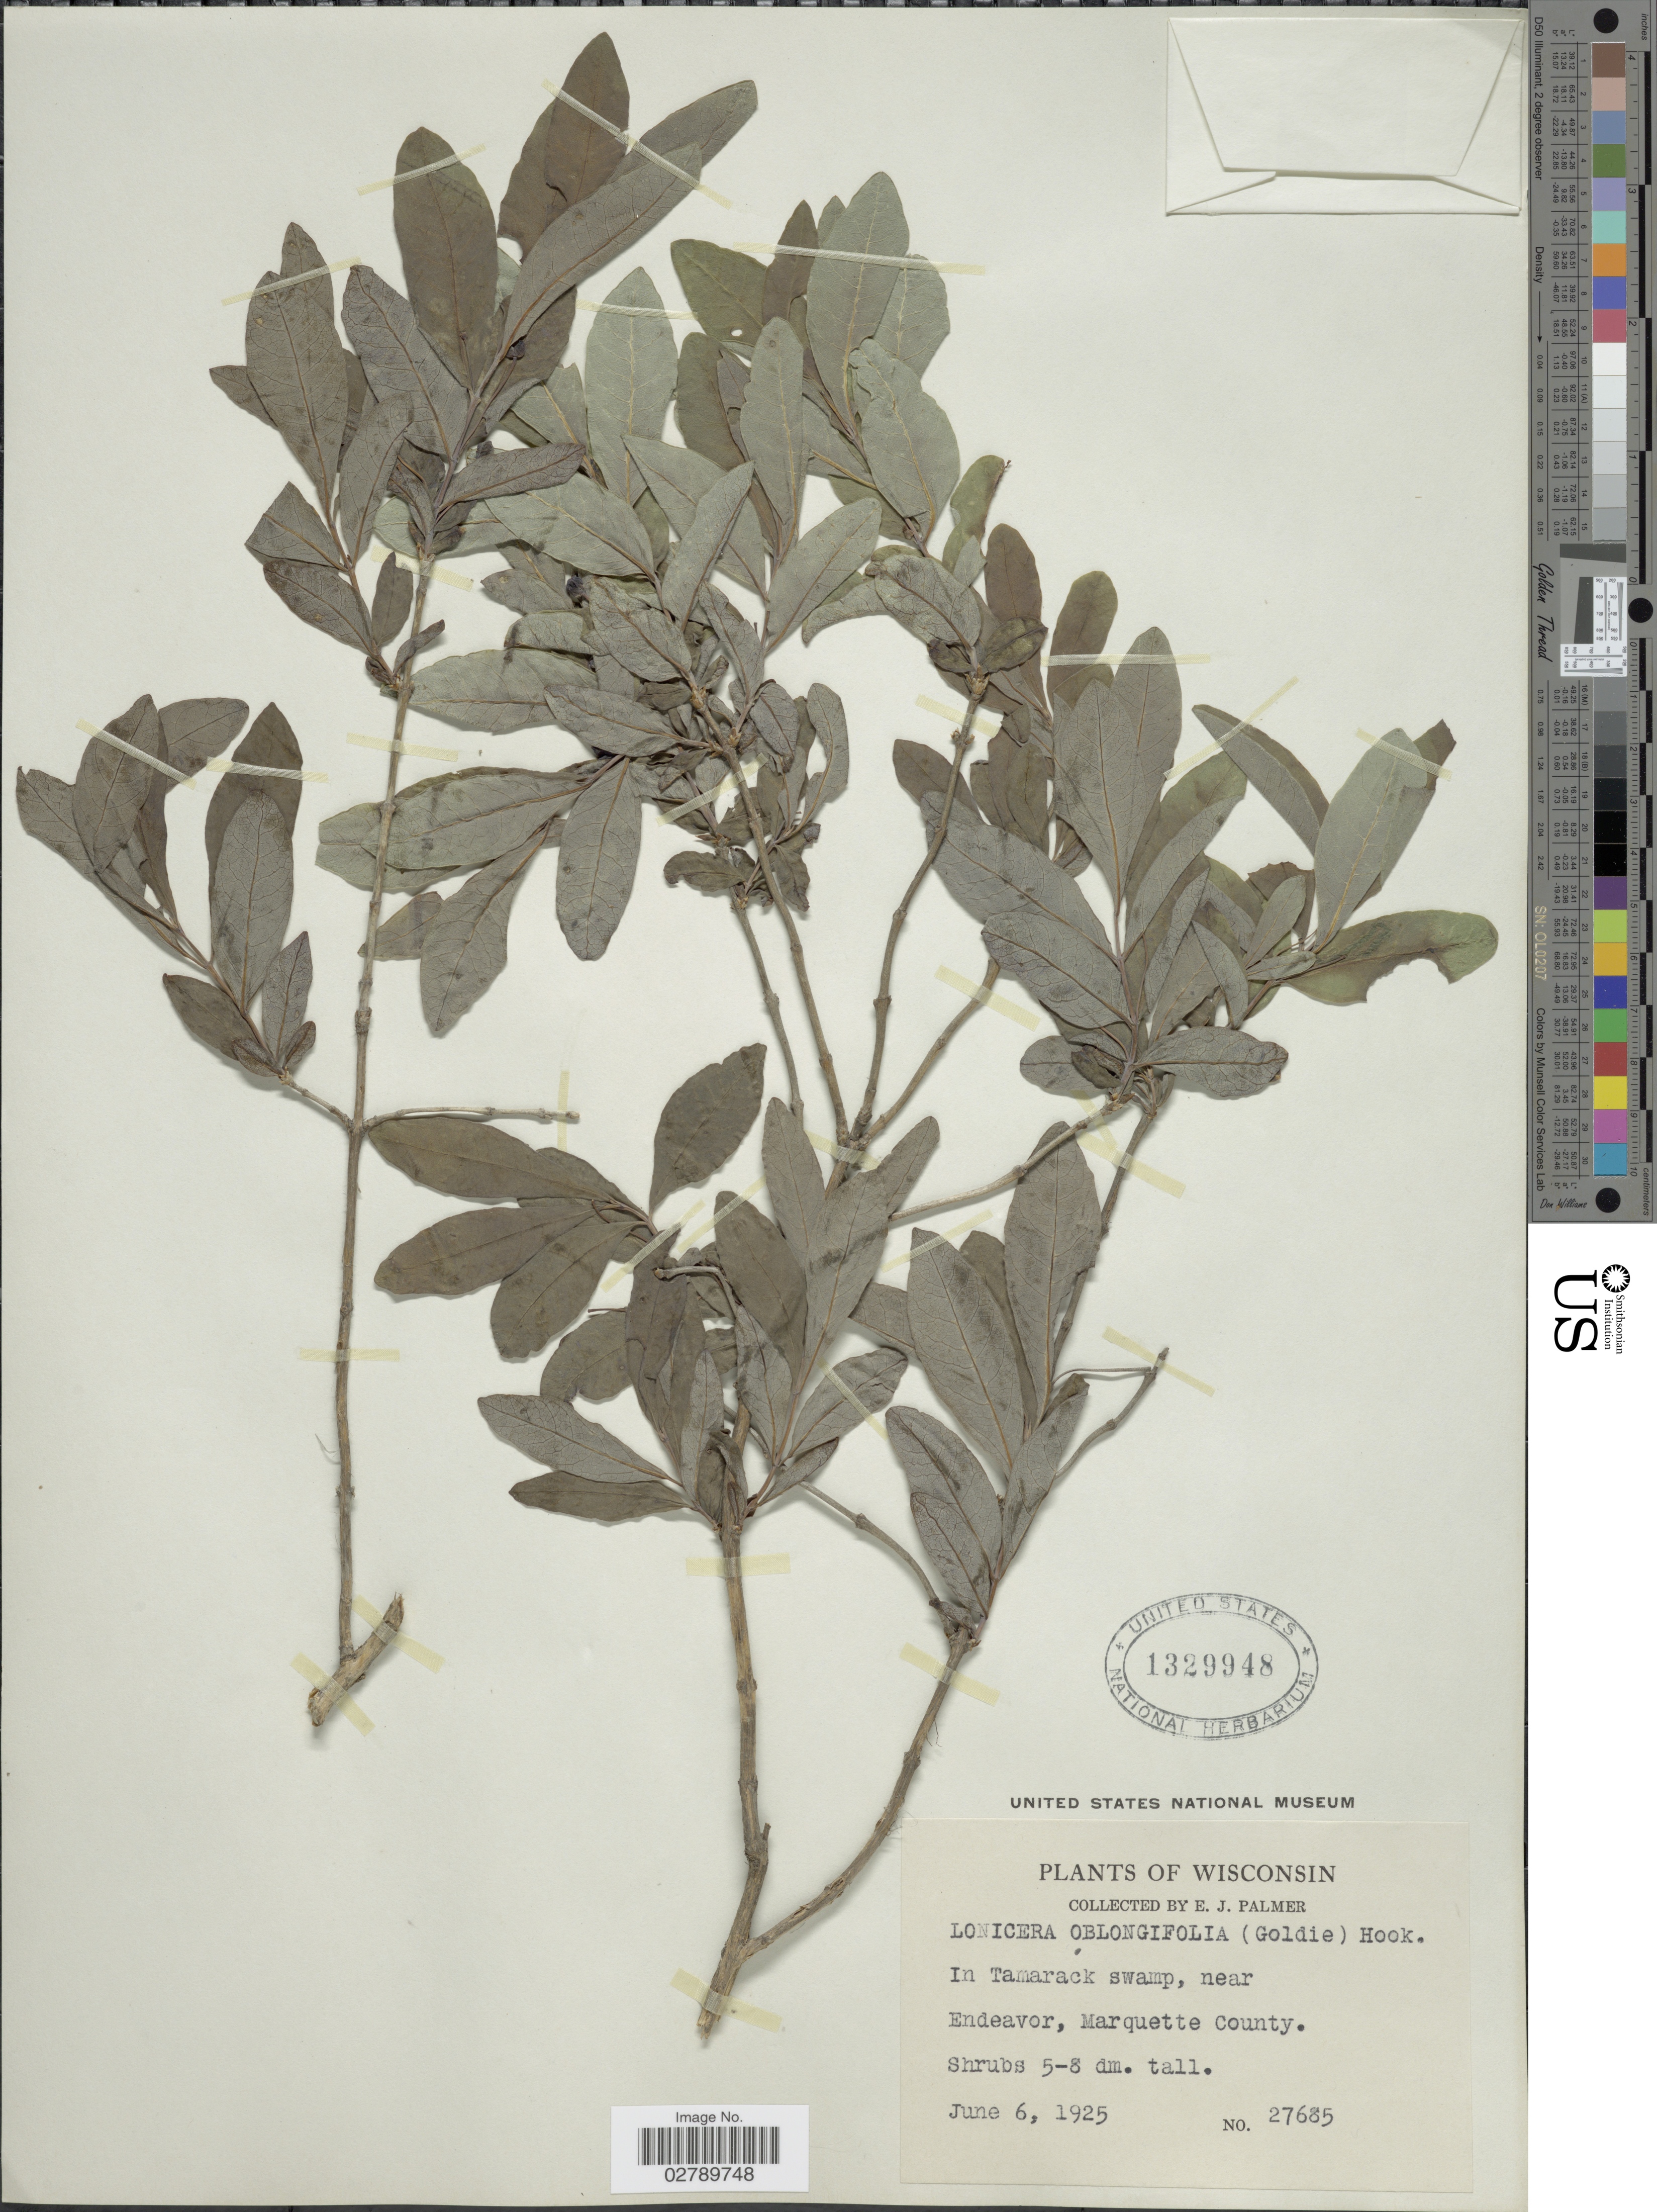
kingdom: Plantae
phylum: Tracheophyta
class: Magnoliopsida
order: Dipsacales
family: Caprifoliaceae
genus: Lonicera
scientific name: Lonicera oblongifolia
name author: Hook.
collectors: E. J. Palmer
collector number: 27685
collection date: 1925-06-06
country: United States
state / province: Wisconsin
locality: In Tamarack swamp, near Endeavor, Marquette County.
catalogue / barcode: US 1329948